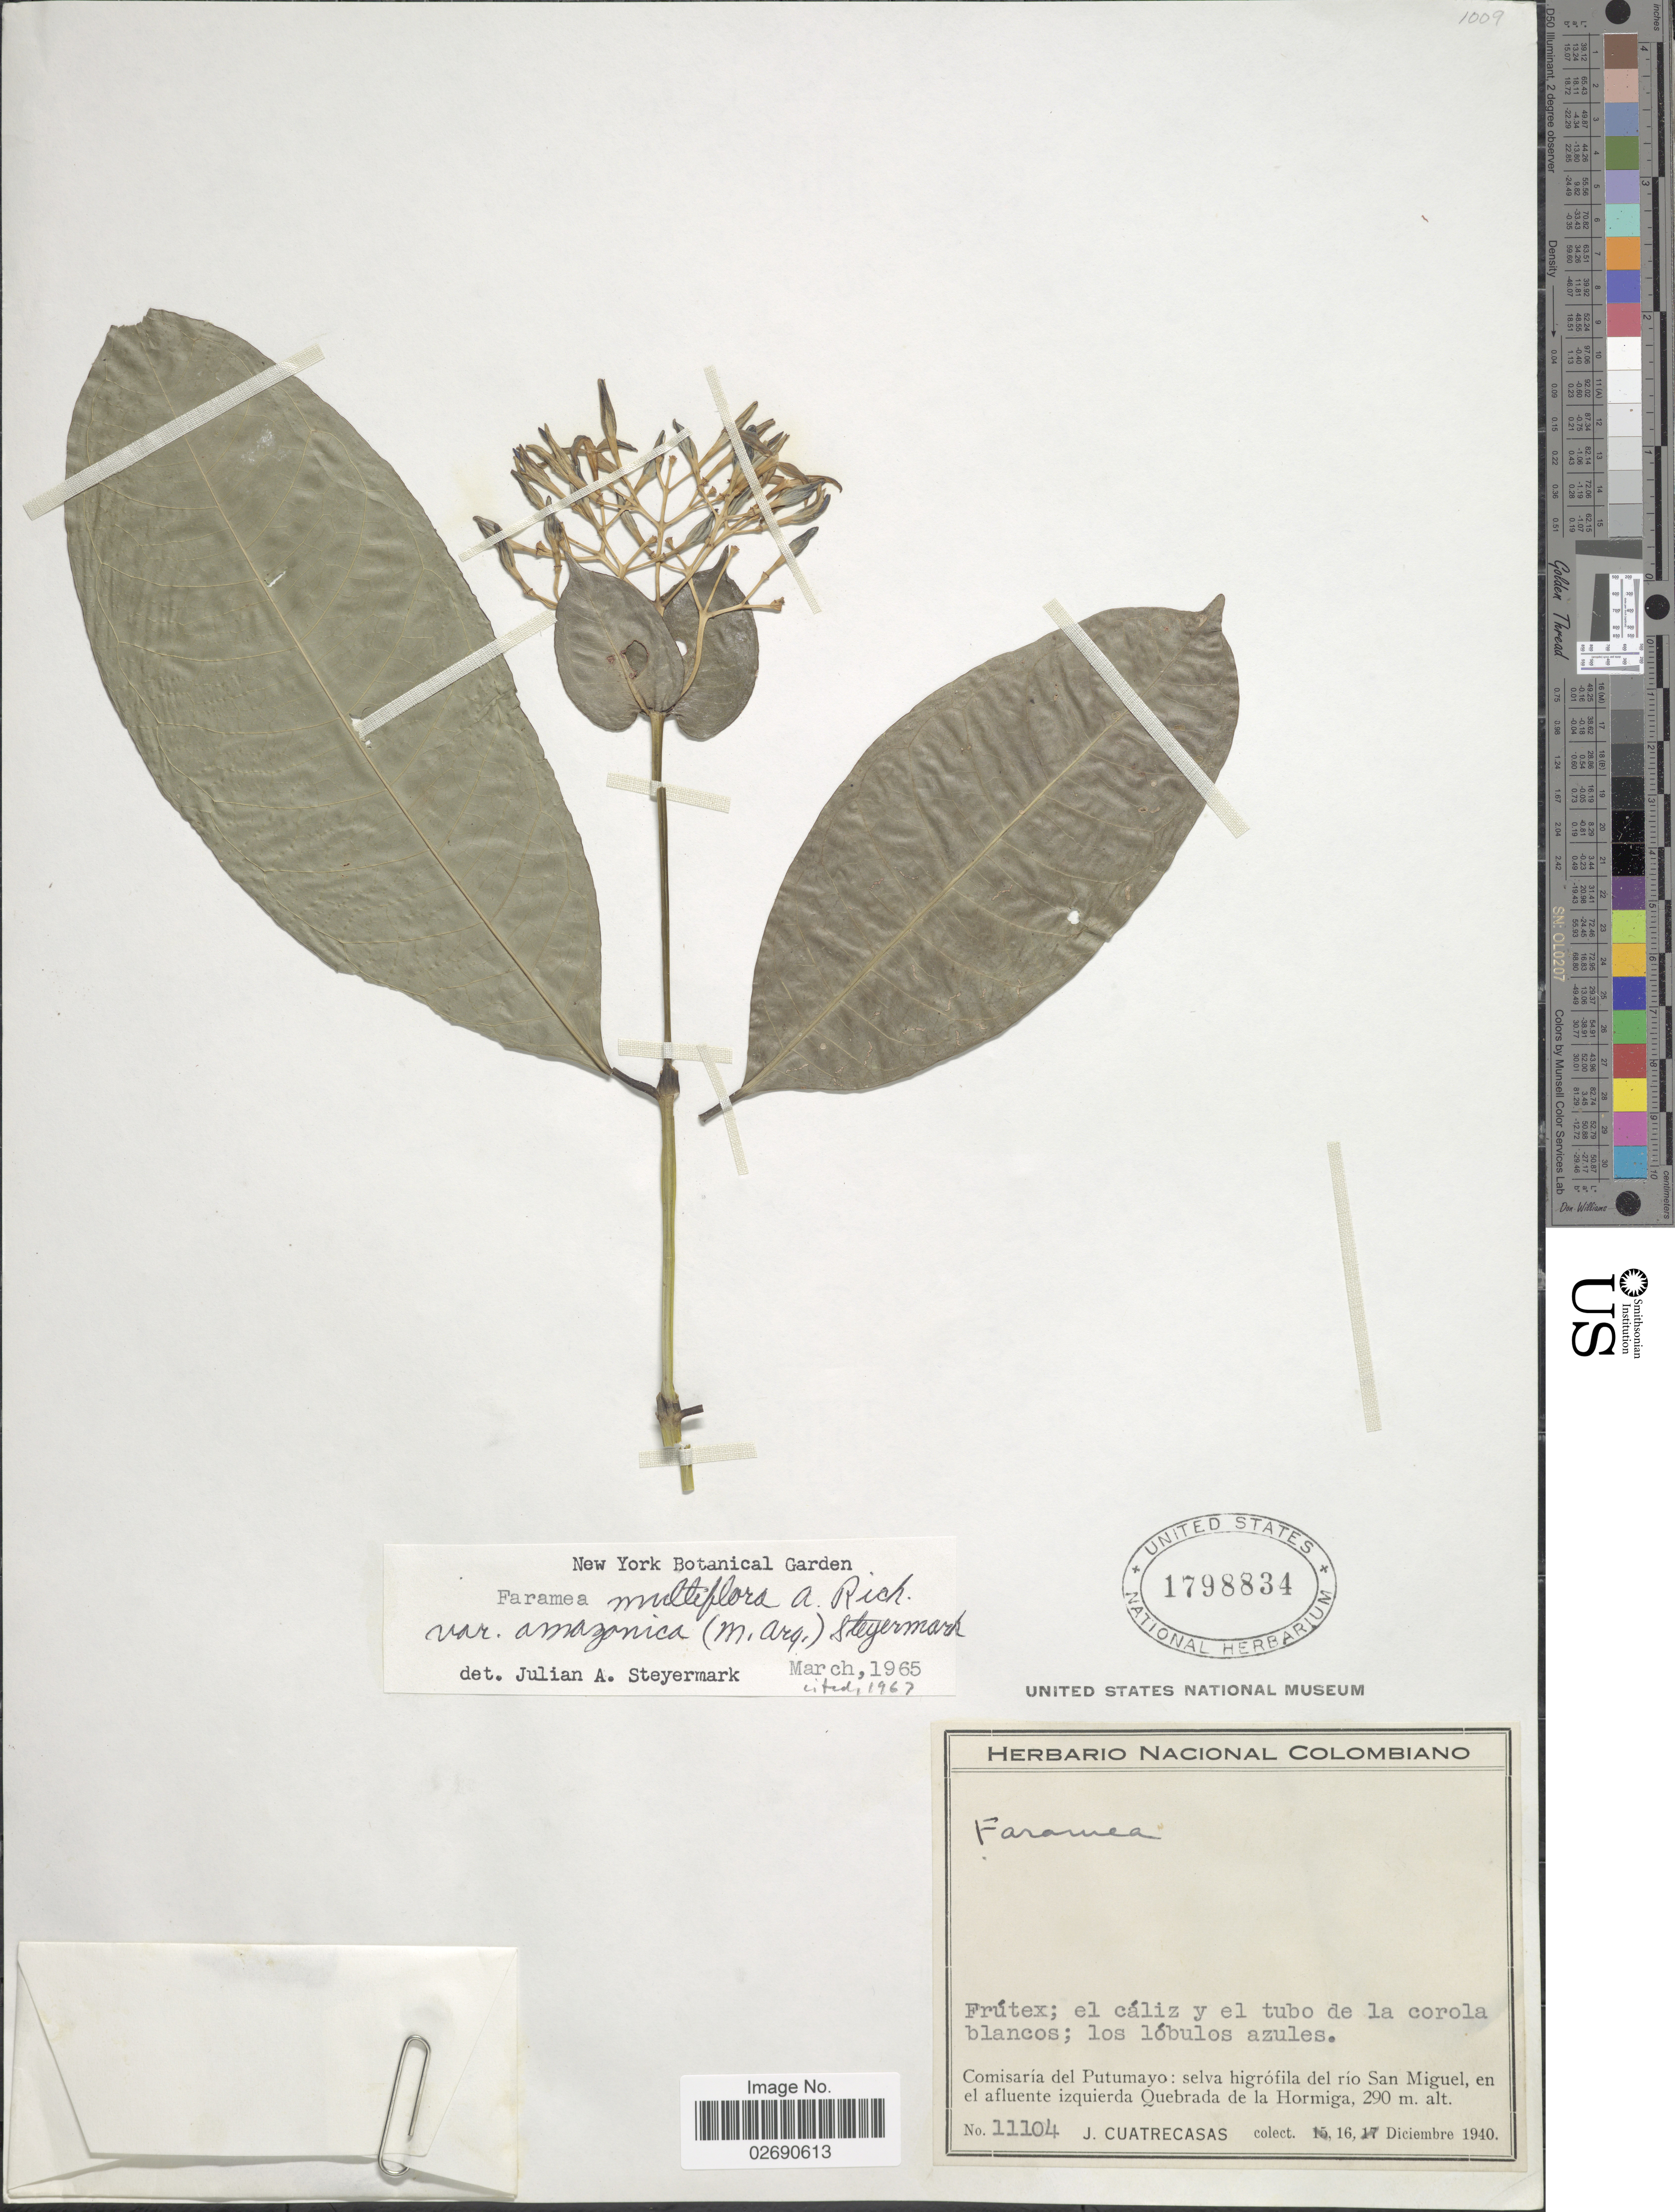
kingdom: Plantae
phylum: Tracheophyta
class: Magnoliopsida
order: Gentianales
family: Rubiaceae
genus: Faramea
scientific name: Faramea multiflora var. amazonica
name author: (Müll. Arg.) Steyerm.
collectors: J. Cuatrecasas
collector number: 11104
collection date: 1940-12-16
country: Colombia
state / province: Putumayo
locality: Comisaria del Putumayo: selva higrofila del rio San Miguel, en el affluente izquierda Quebrada de la Hormiga.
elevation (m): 290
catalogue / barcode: US 1798834